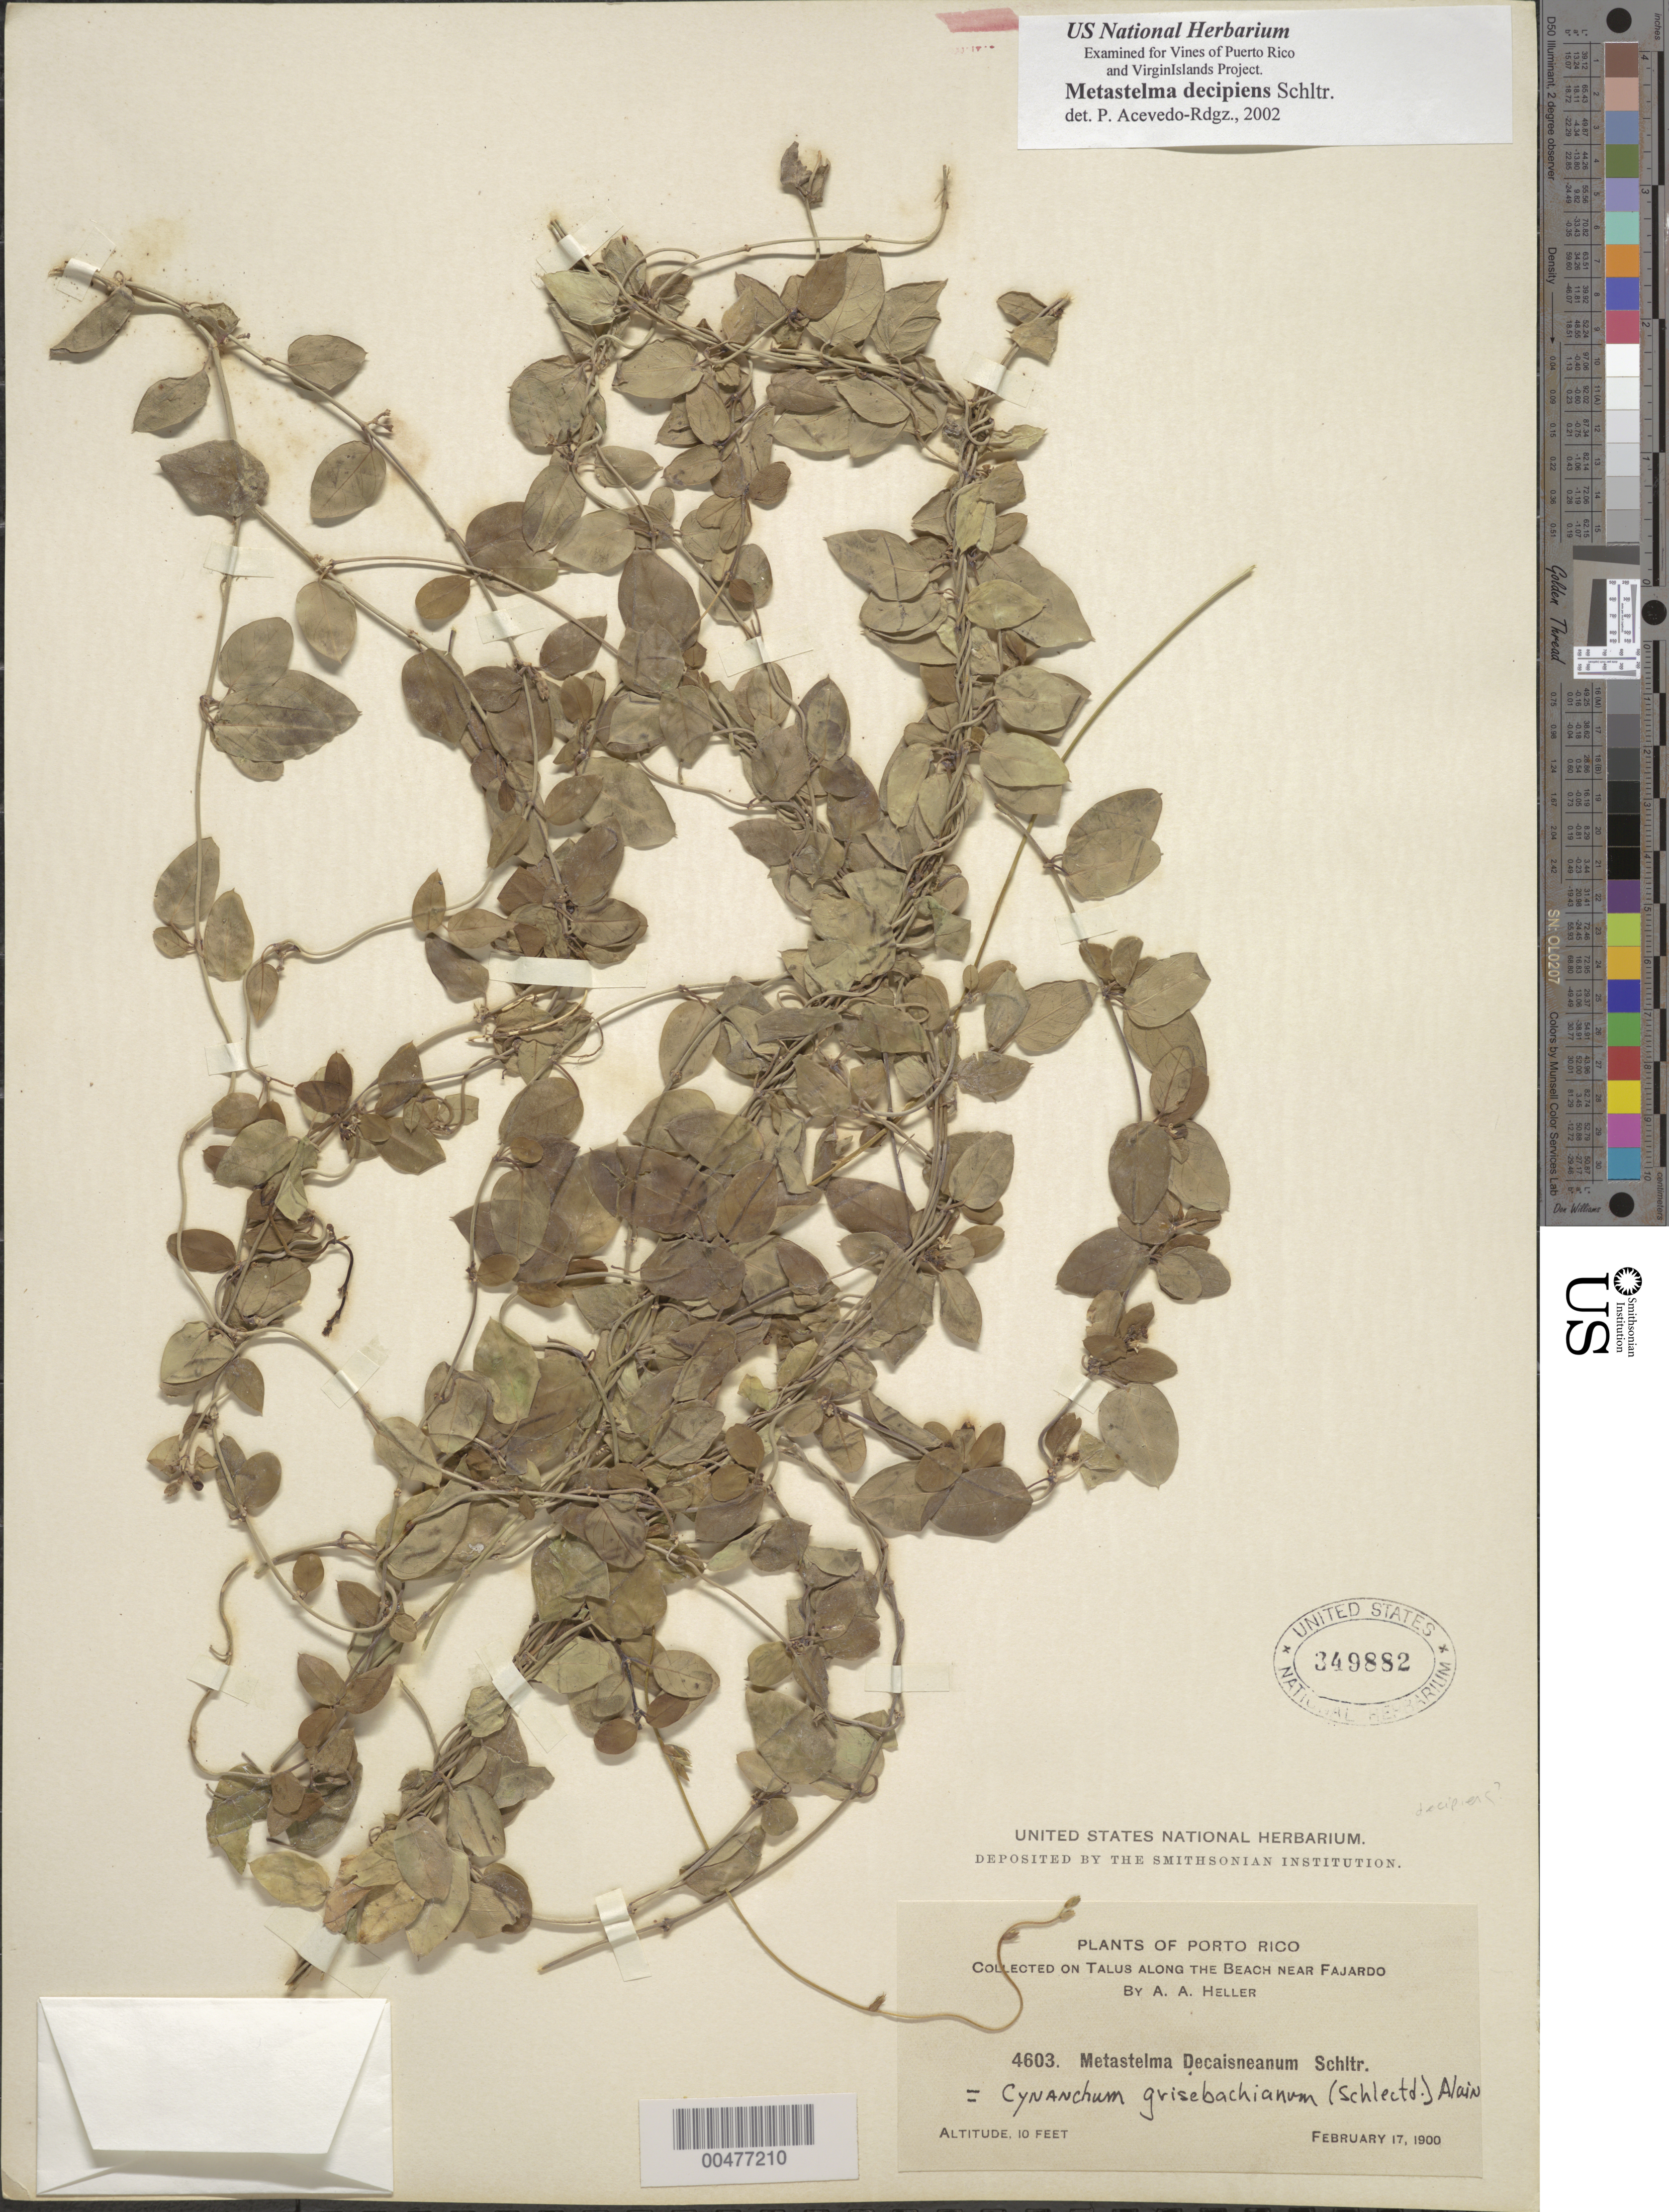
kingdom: Plantae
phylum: Tracheophyta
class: Magnoliopsida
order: Gentianales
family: Apocynaceae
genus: Cynanchum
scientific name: Cynanchum grisebachianum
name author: (Schltr.) Alain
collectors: -- Heller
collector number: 4603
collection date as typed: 17 Feb 1900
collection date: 1900-02-17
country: Puerto Rico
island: Greater Antilles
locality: near Fajardo. Talus along beach.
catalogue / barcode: US 349882